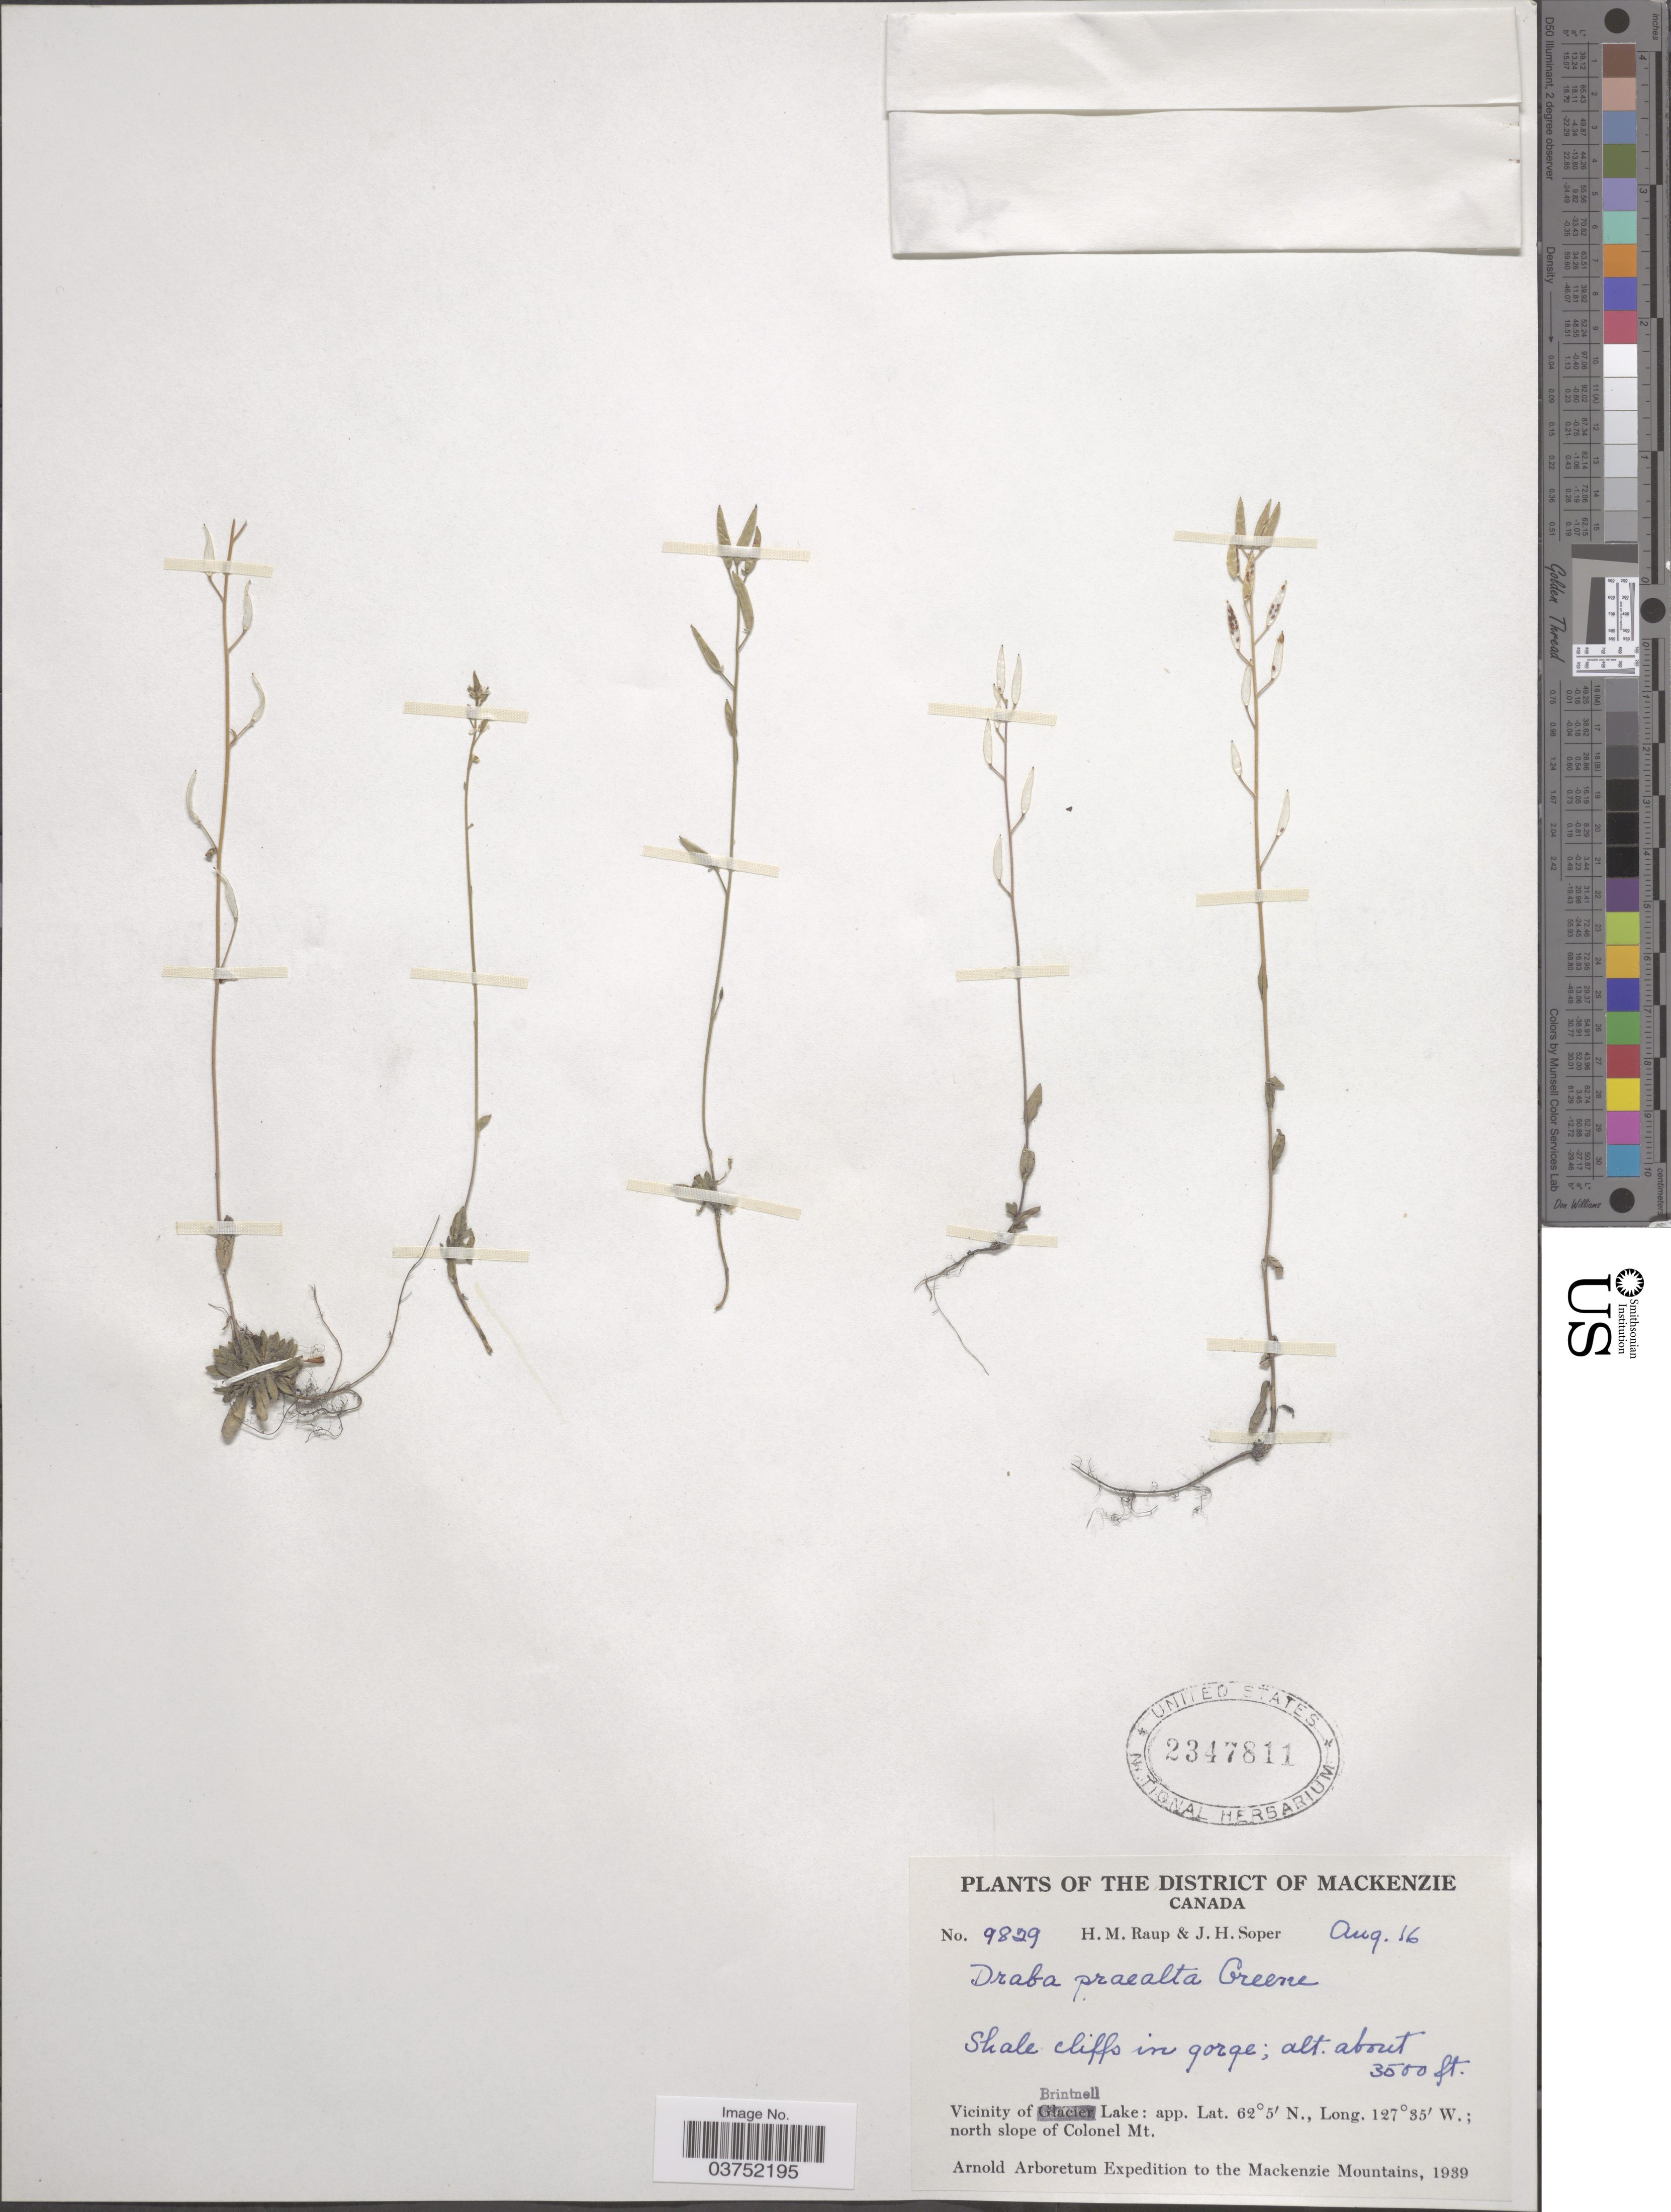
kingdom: Plantae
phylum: Tracheophyta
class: Magnoliopsida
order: Brassicales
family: Brassicaceae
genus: Draba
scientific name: Draba praealta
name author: Greene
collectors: H. Raup & J. H. Soper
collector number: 9829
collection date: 1939-08-16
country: Canada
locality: District of Mackenzie. Vicinity of Brintnell Lake; north slope of Colonel Mt. Mackenzie Mountains.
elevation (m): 1067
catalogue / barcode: US 2347811